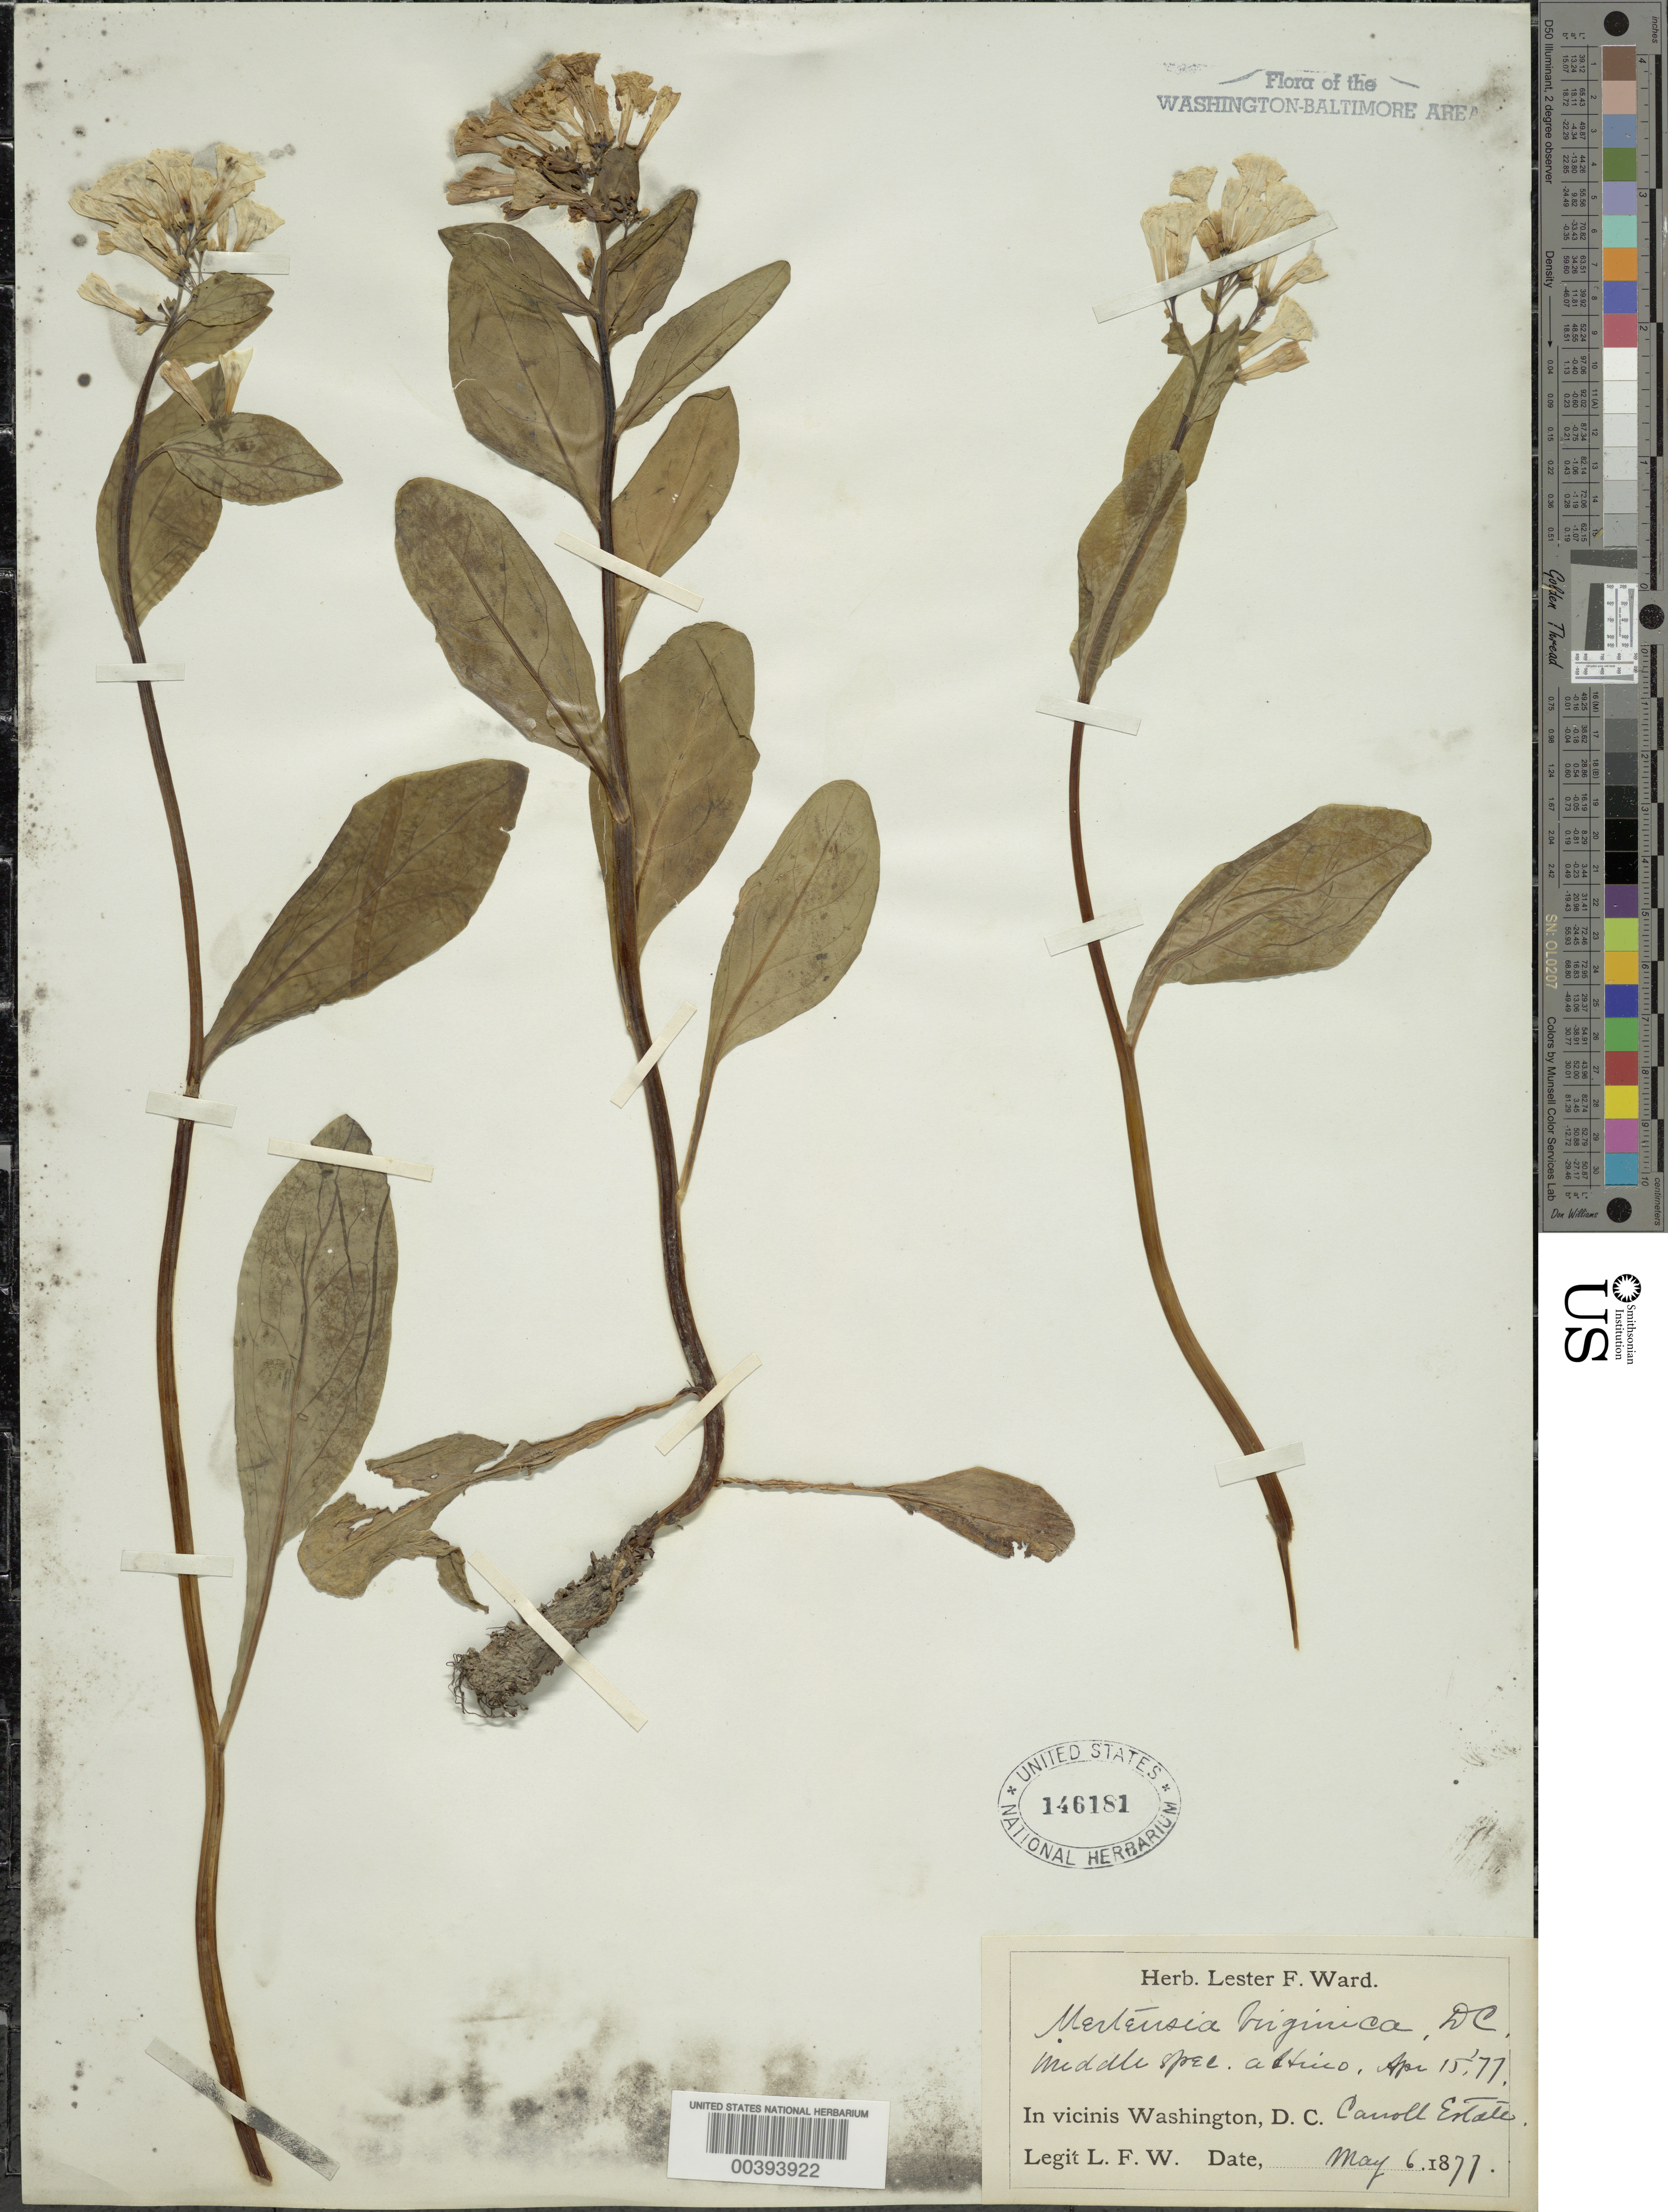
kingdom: Plantae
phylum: Tracheophyta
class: Magnoliopsida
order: Boraginales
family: Boraginaceae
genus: Mertensia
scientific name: Mertensia virginica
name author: (L.) Pers. ex Link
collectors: L. F. Ward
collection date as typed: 06 May 1877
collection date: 1877-05-06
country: United States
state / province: District of Columbia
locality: Carroll Estate (Rock Creek) Rock Creek Park & vicinity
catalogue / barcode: US 146181